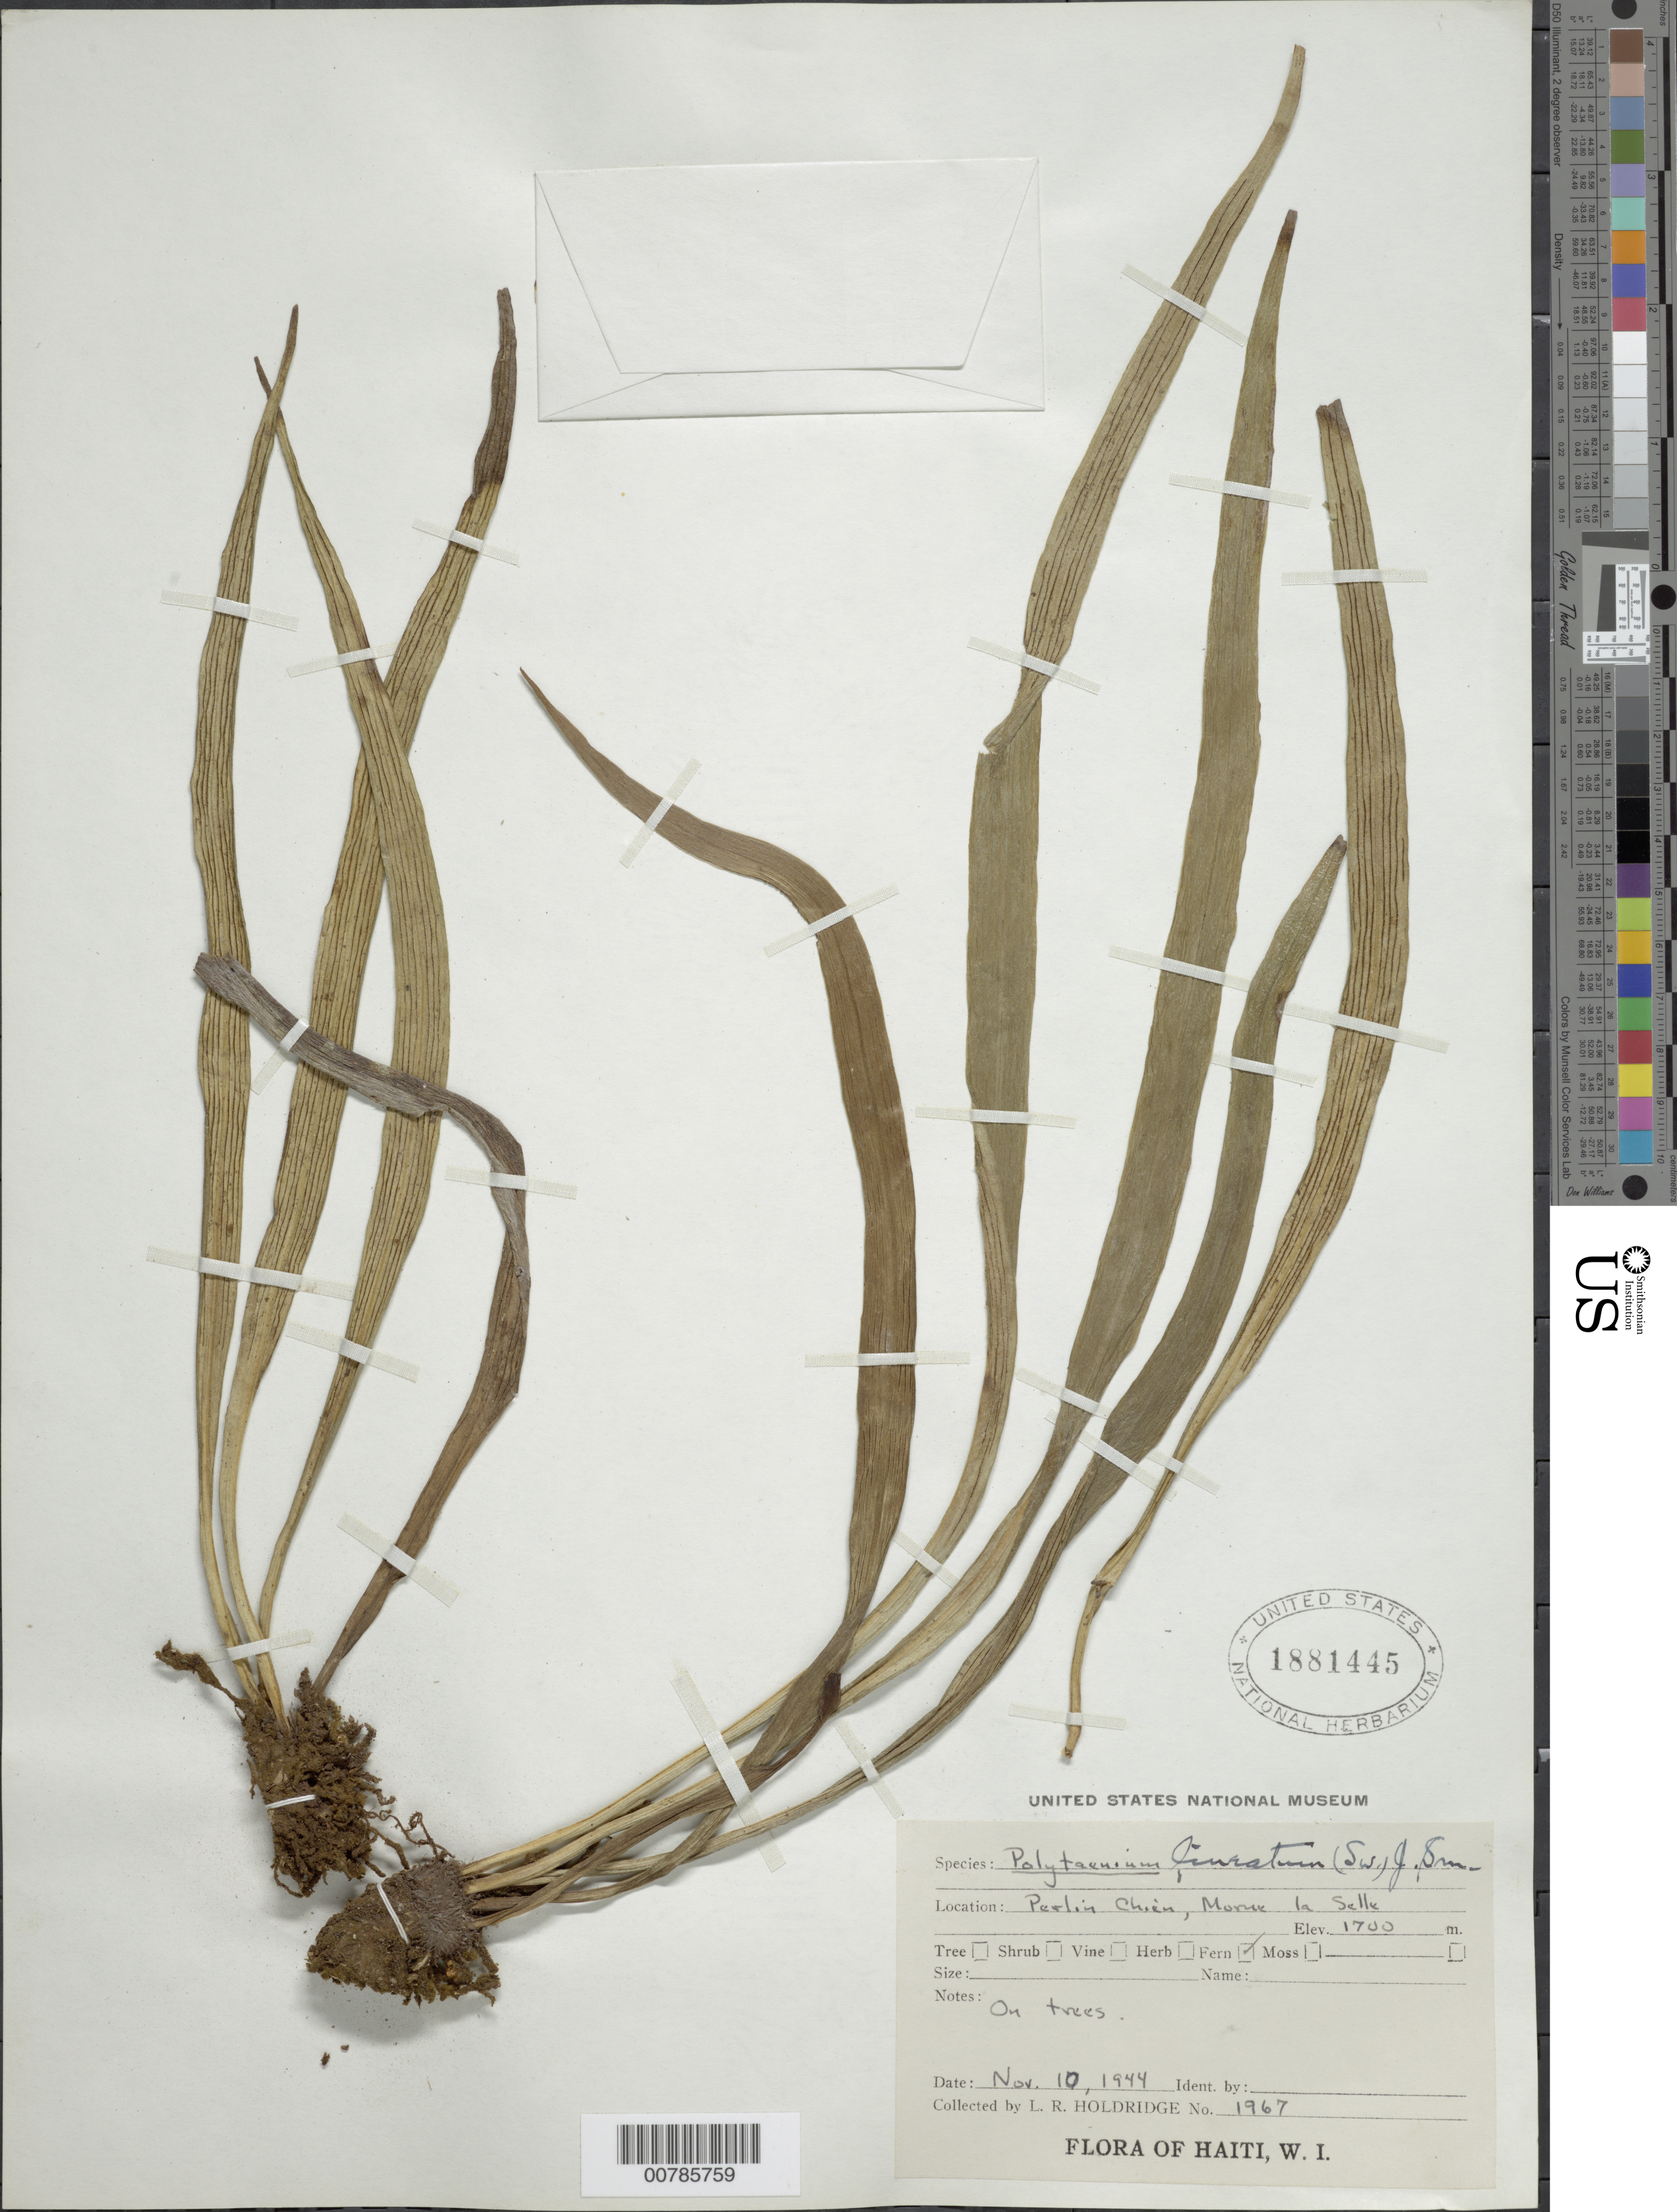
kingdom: Plantae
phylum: Tracheophyta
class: Polypodiopsida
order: Polypodiales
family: Pteridaceae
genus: Polytaenium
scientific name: Polytaenium lineatum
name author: (Sw.) J. Sm.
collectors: L. Holdridge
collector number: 1967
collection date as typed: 10 Nov 1944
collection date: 1944-11-10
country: Haiti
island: Hispaniola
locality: Perlin Chien, Morne la Selle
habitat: On trees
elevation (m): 1700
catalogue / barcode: US 1881445